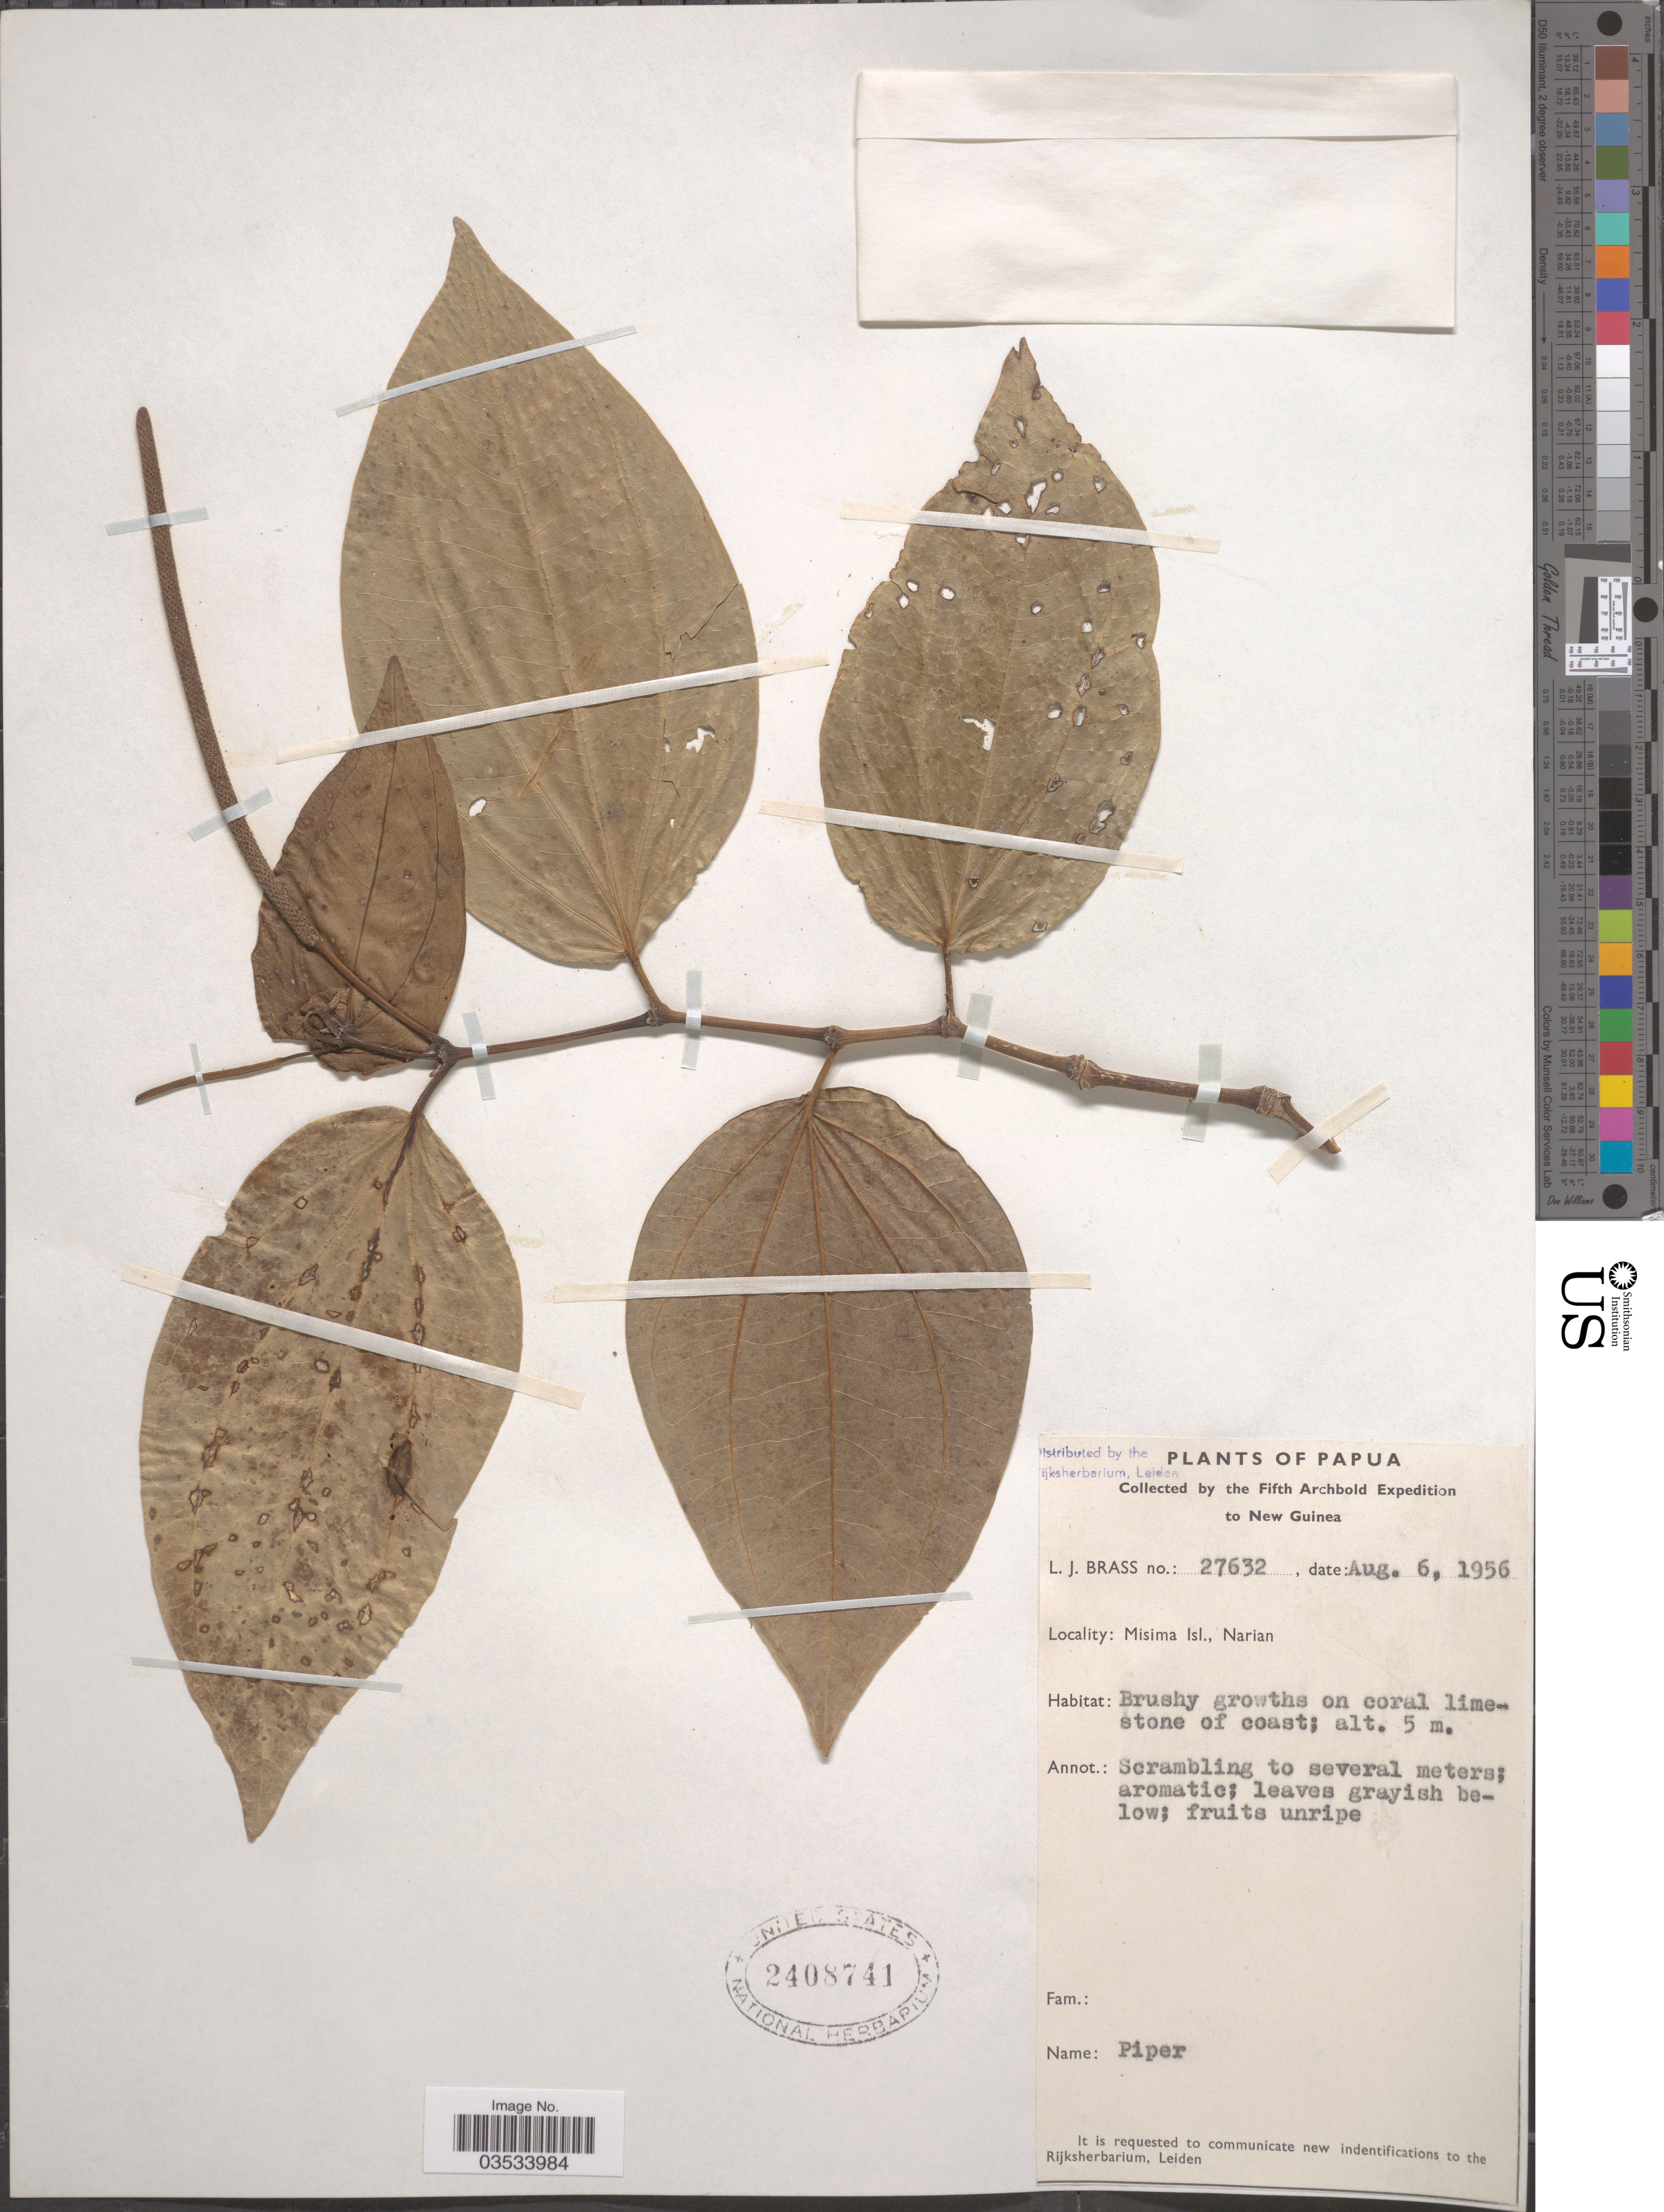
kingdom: Plantae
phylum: Tracheophyta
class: Magnoliopsida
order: Piperales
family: Piperaceae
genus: Piper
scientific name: Piper sp.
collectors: L. J. Brass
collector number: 27632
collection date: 1956-08-06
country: Papua New Guinea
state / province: Milne Bay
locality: Papua. New Guinea. Misima Isl.; Narian.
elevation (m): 5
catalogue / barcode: US 2408741